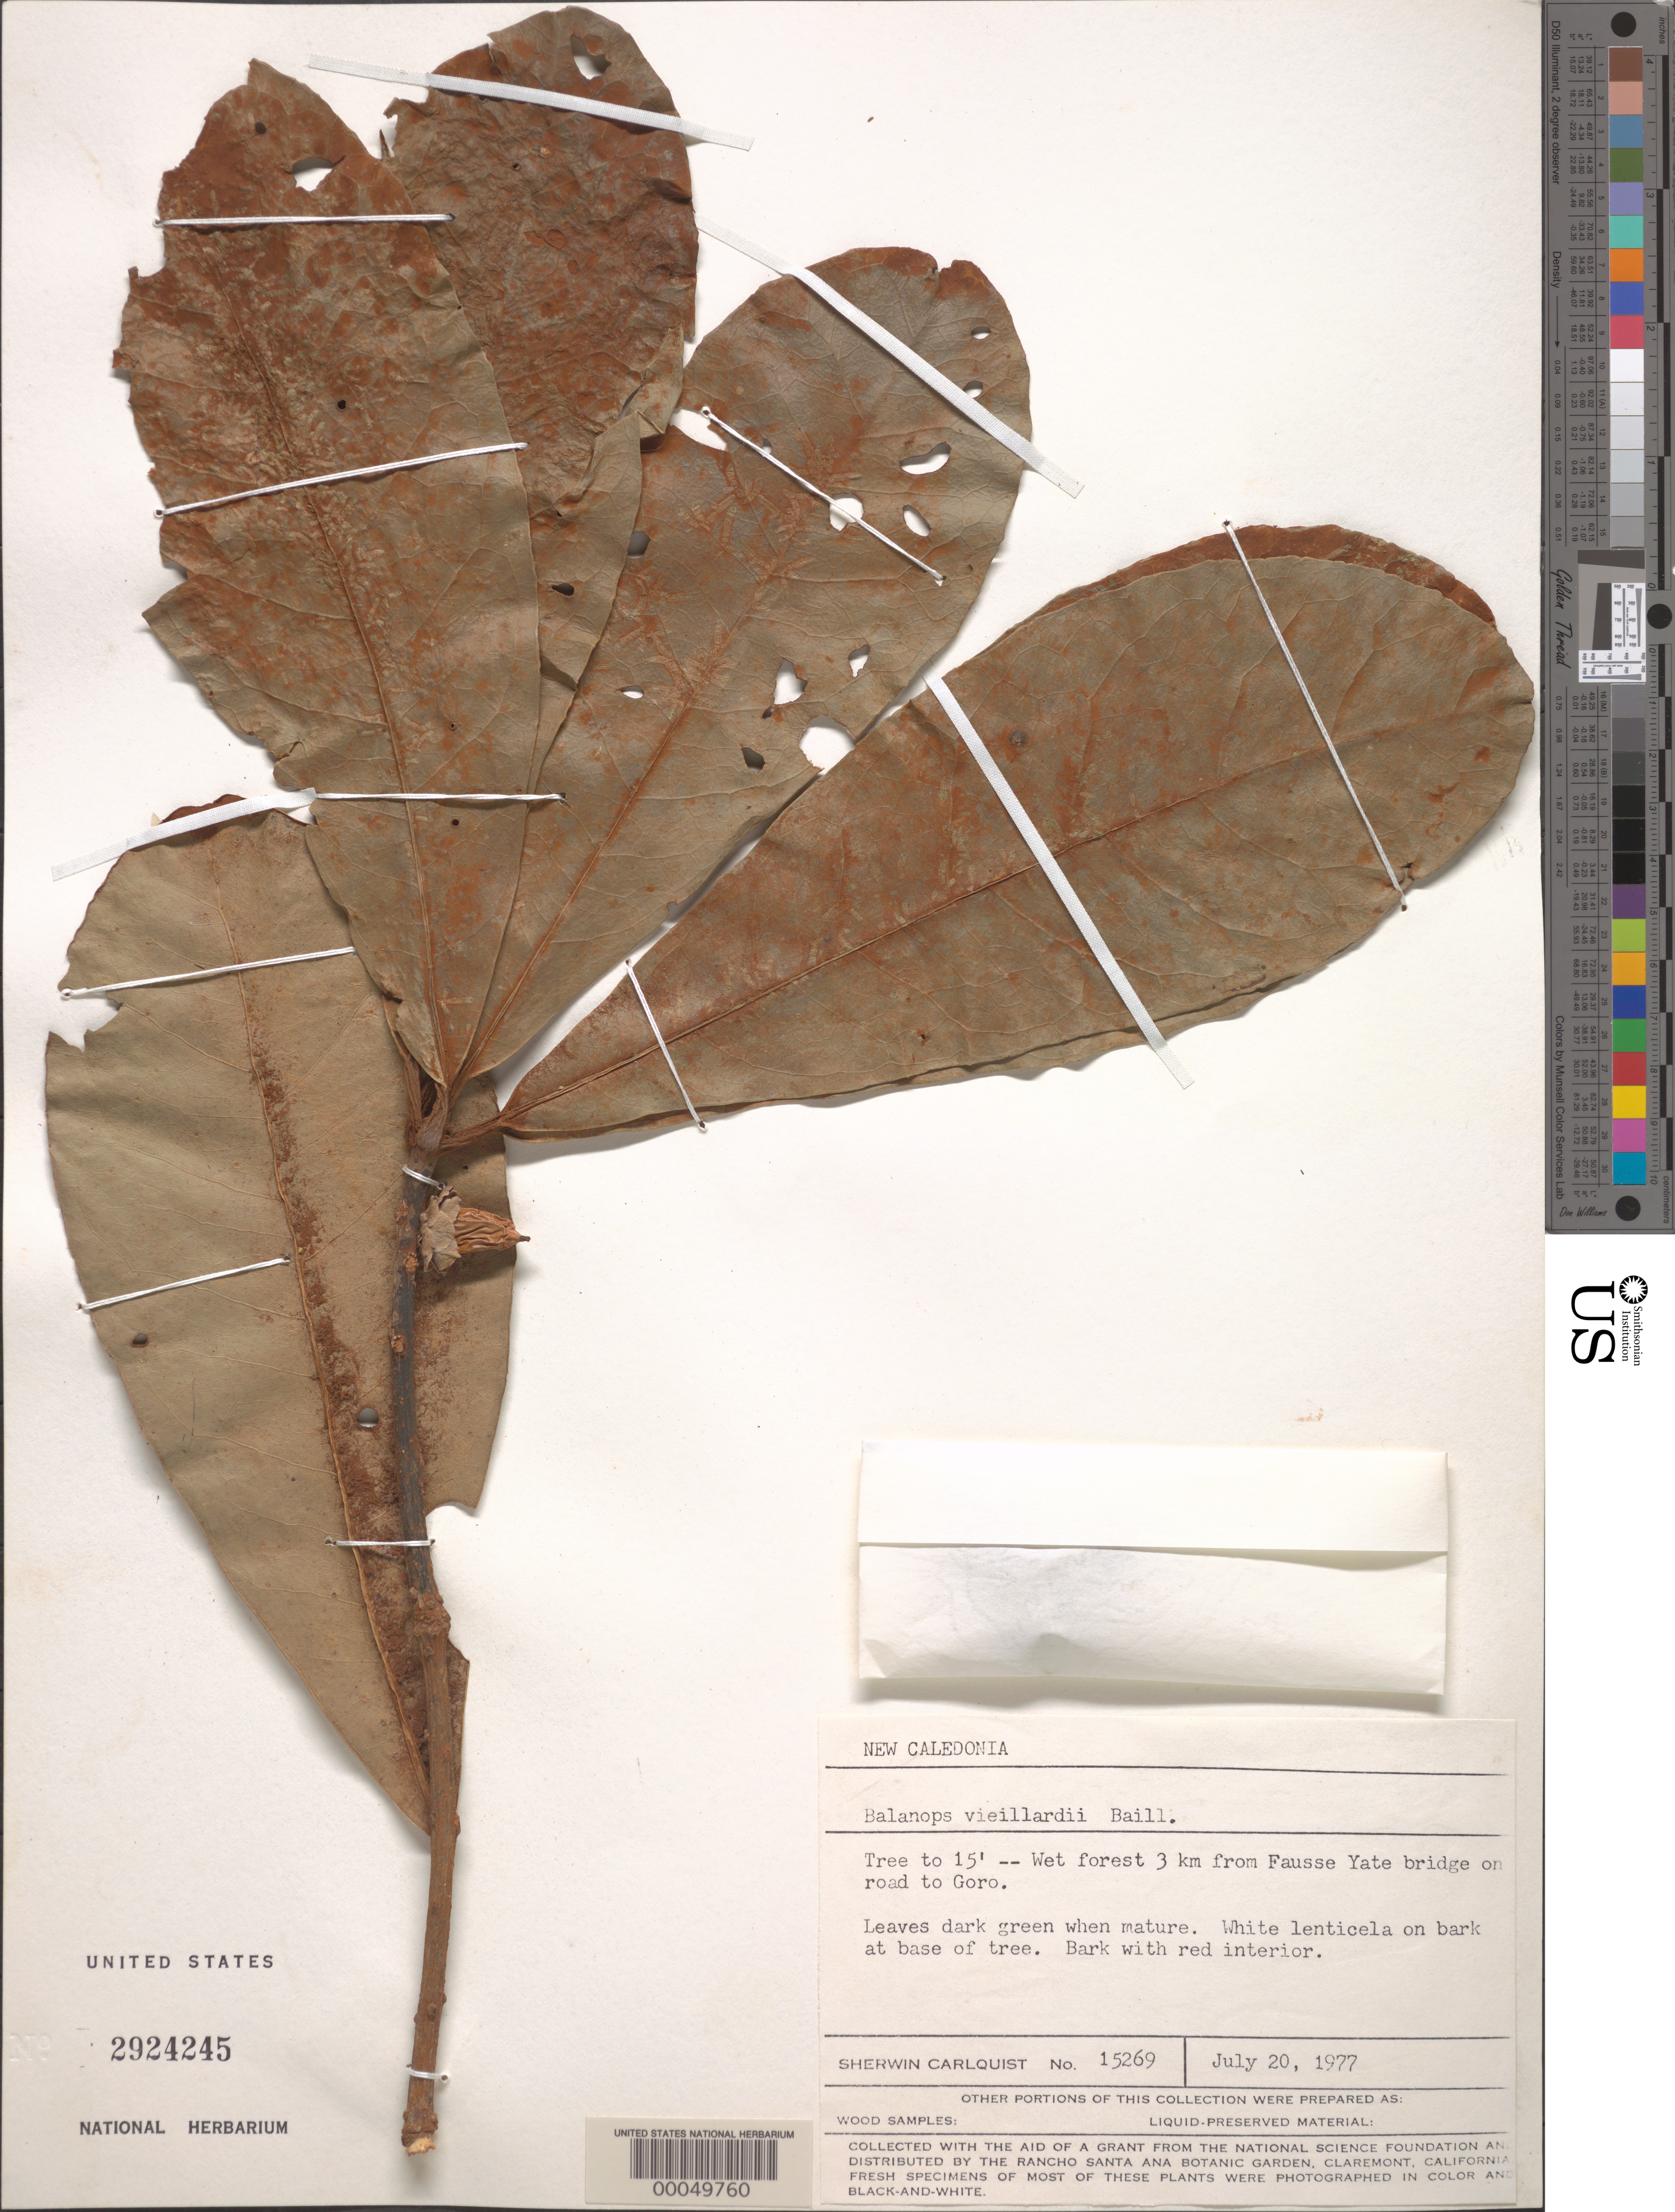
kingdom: Plantae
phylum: Tracheophyta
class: Magnoliopsida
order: Malpighiales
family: Balanopaceae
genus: Balanops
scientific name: Balanops vieillardii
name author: Baill.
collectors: S. Carlquist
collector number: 15269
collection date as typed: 20 Jul 1977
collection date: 1977-07-20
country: New Caledonia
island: New Caledonia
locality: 3 km from Fausse Yate Bridge on road to Goro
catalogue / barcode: US 2924245